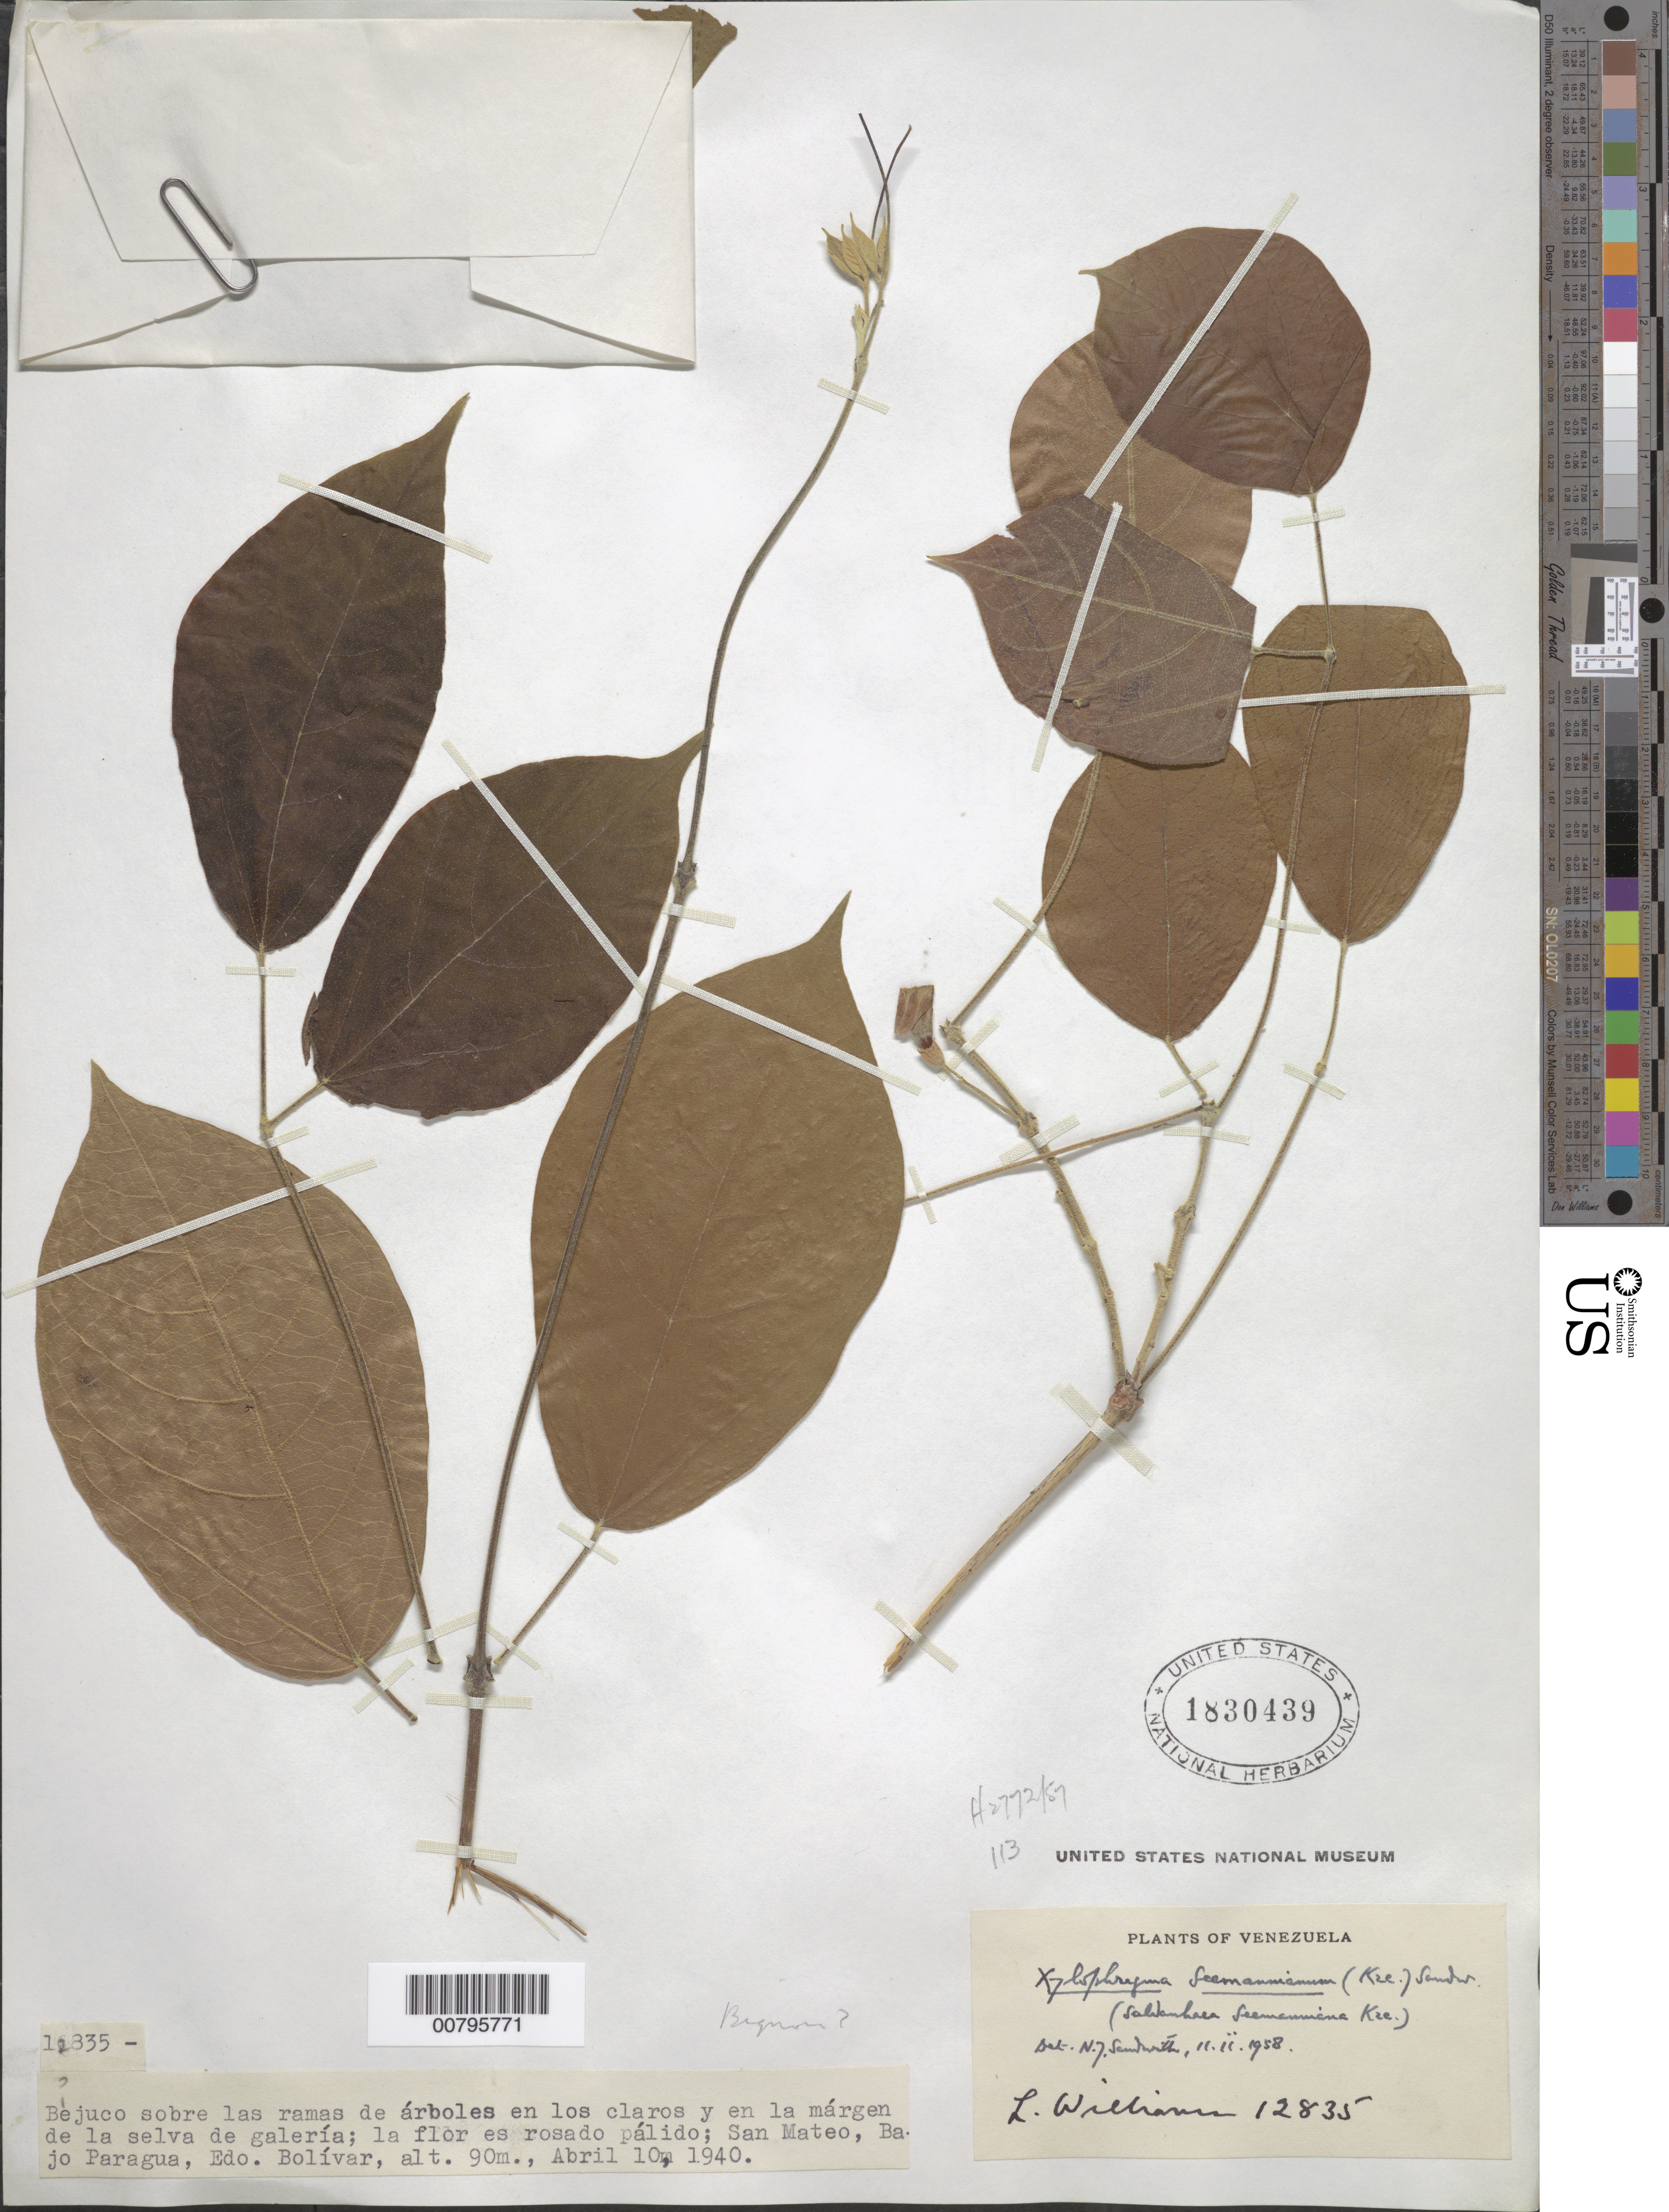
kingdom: Plantae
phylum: Tracheophyta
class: Magnoliopsida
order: Lamiales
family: Bignoniaceae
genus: Xylophragma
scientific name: Xylophragma seemannianum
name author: (Kuntze) Sandwith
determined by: Sandwith, N. Y.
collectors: Ll. Williams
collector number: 12835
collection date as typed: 10-Apr-40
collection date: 1940-04-10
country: Venezuela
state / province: Bolívar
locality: San Mateo, Bajo Paragua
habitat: Margen de la selva de galeria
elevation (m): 90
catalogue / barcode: US 1830439